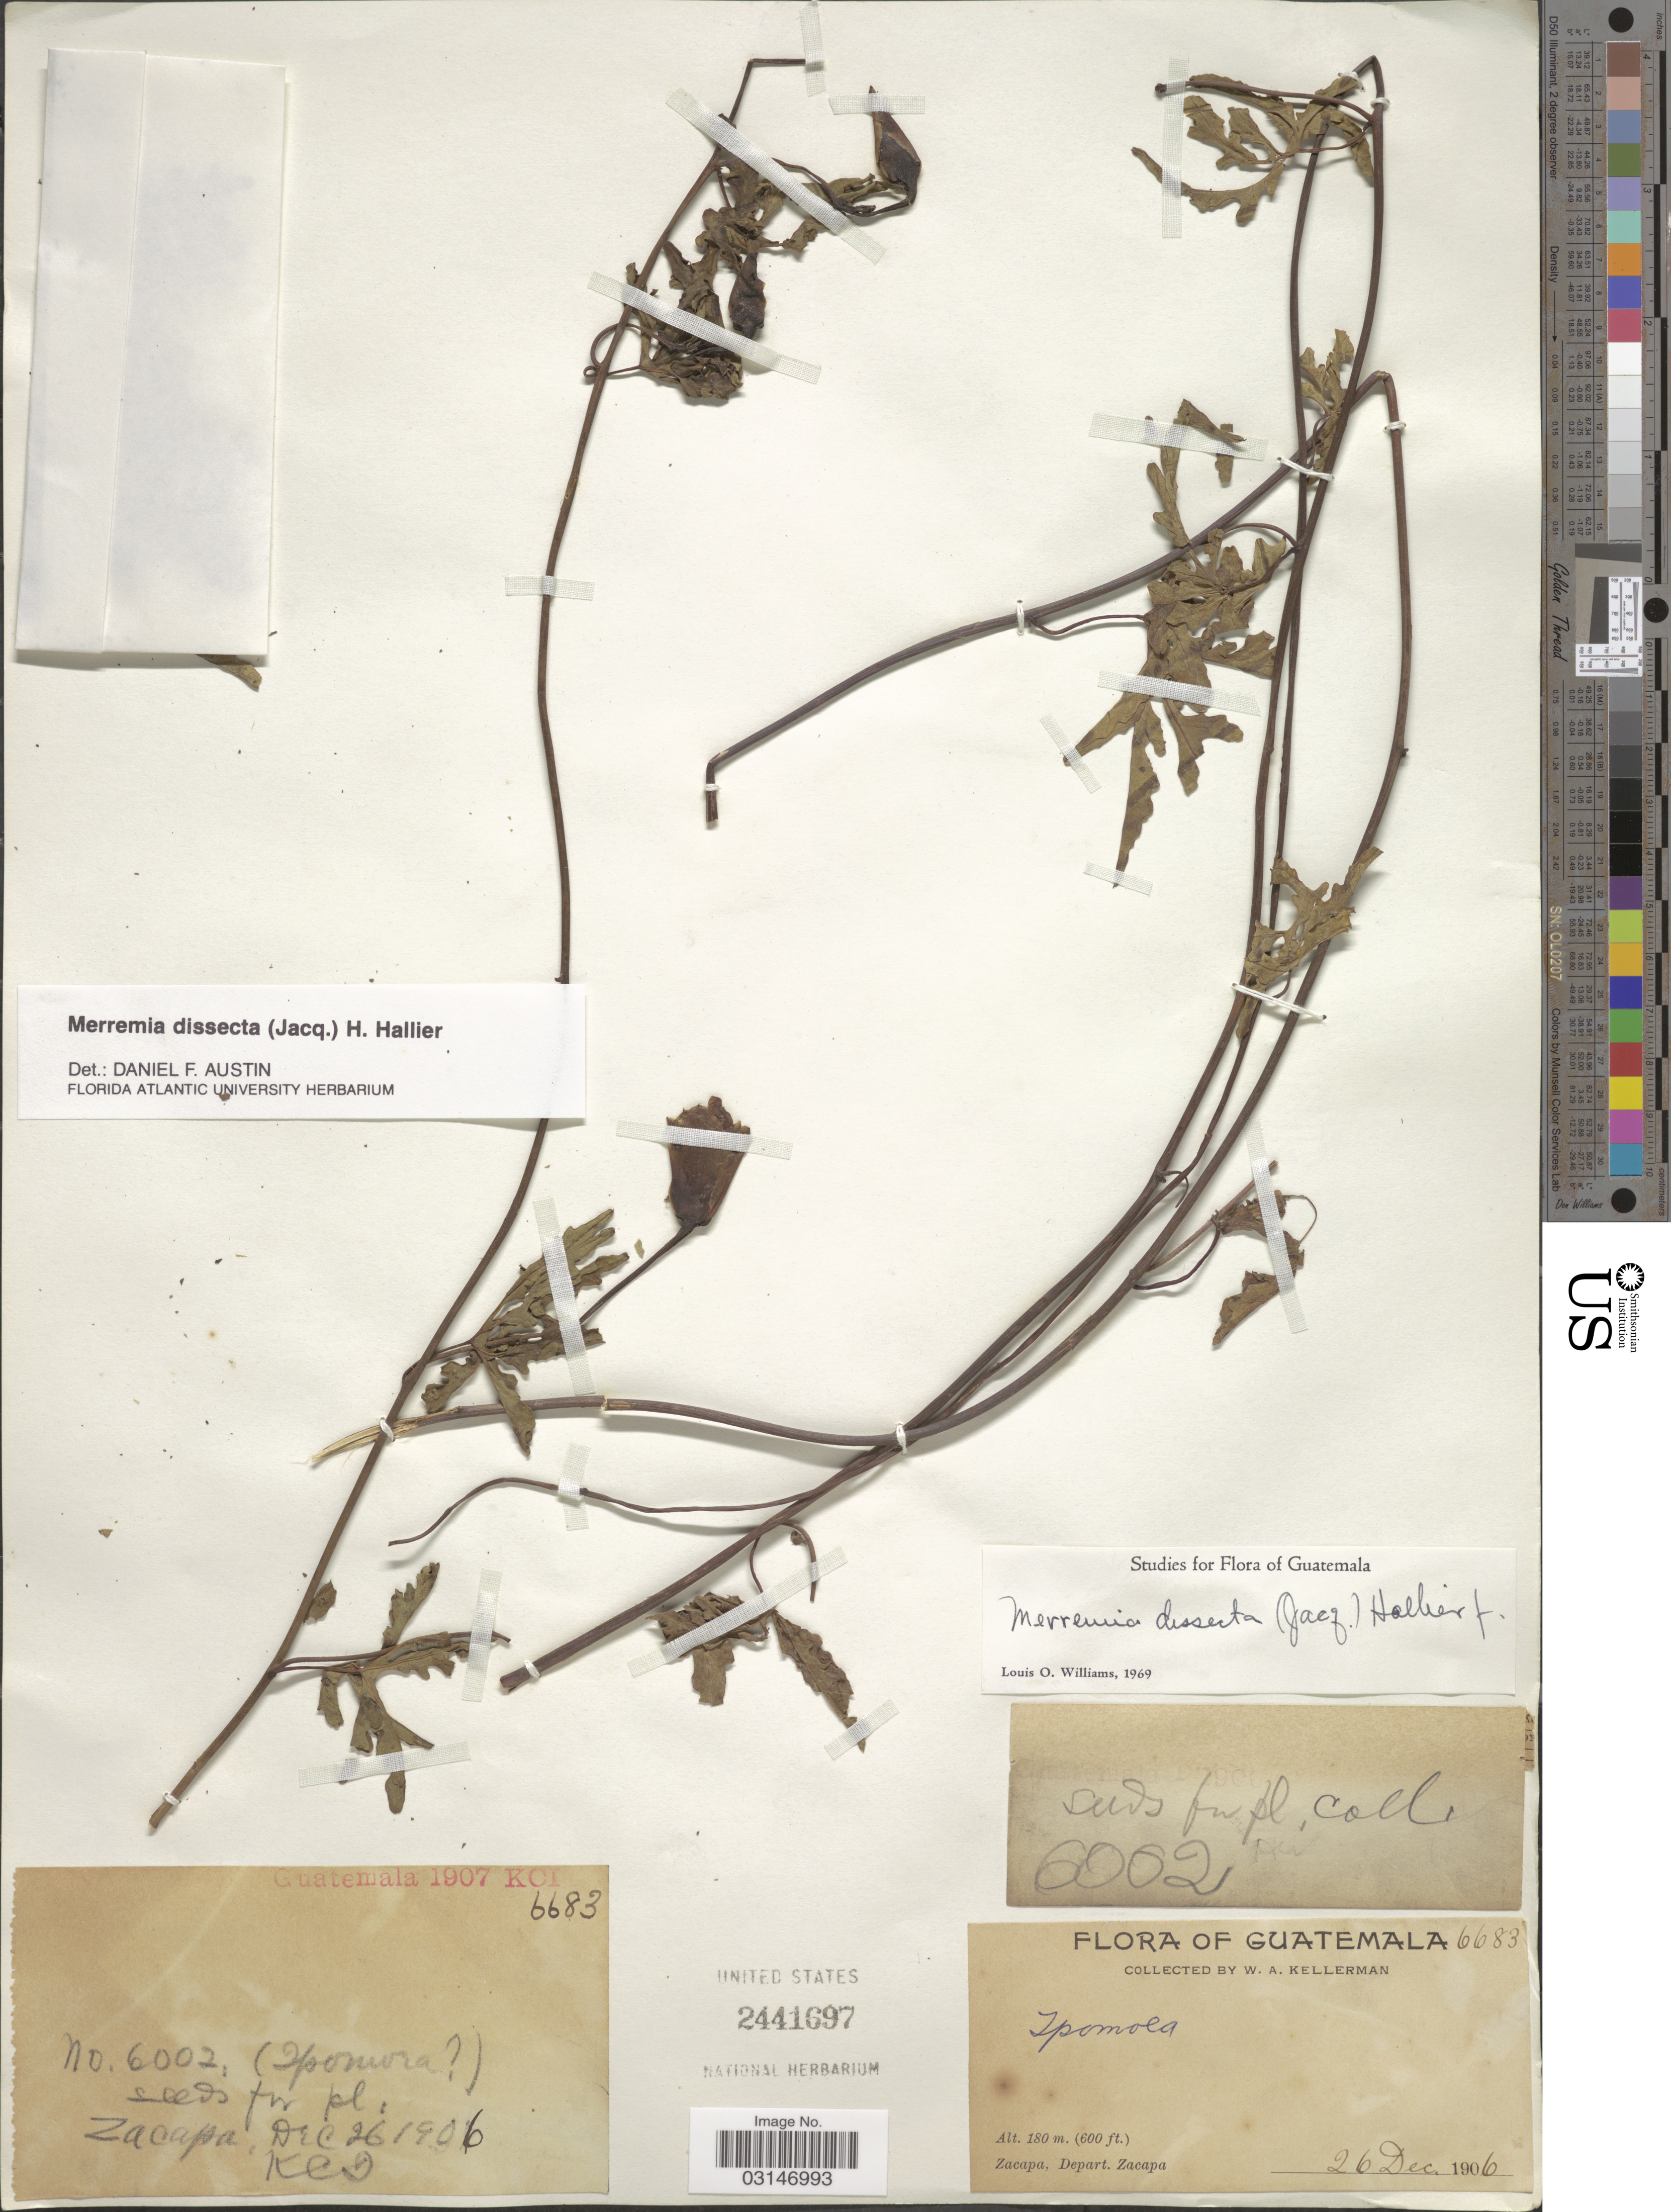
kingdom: Plantae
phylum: Tracheophyta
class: Magnoliopsida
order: Solanales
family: Convolvulaceae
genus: Distimake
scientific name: Distimake dissectus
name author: (Jacq.) A. R. Simões & Staples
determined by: Strong, Mark T., (BOT), Smithsonian Institution - National Museum of Natural History (UNITED STATES)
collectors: W. Kellerman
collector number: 6683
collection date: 1906-12-26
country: Guatemala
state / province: Zacapa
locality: Zacapa, Depart. Zacapa.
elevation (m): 180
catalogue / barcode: US 2441697